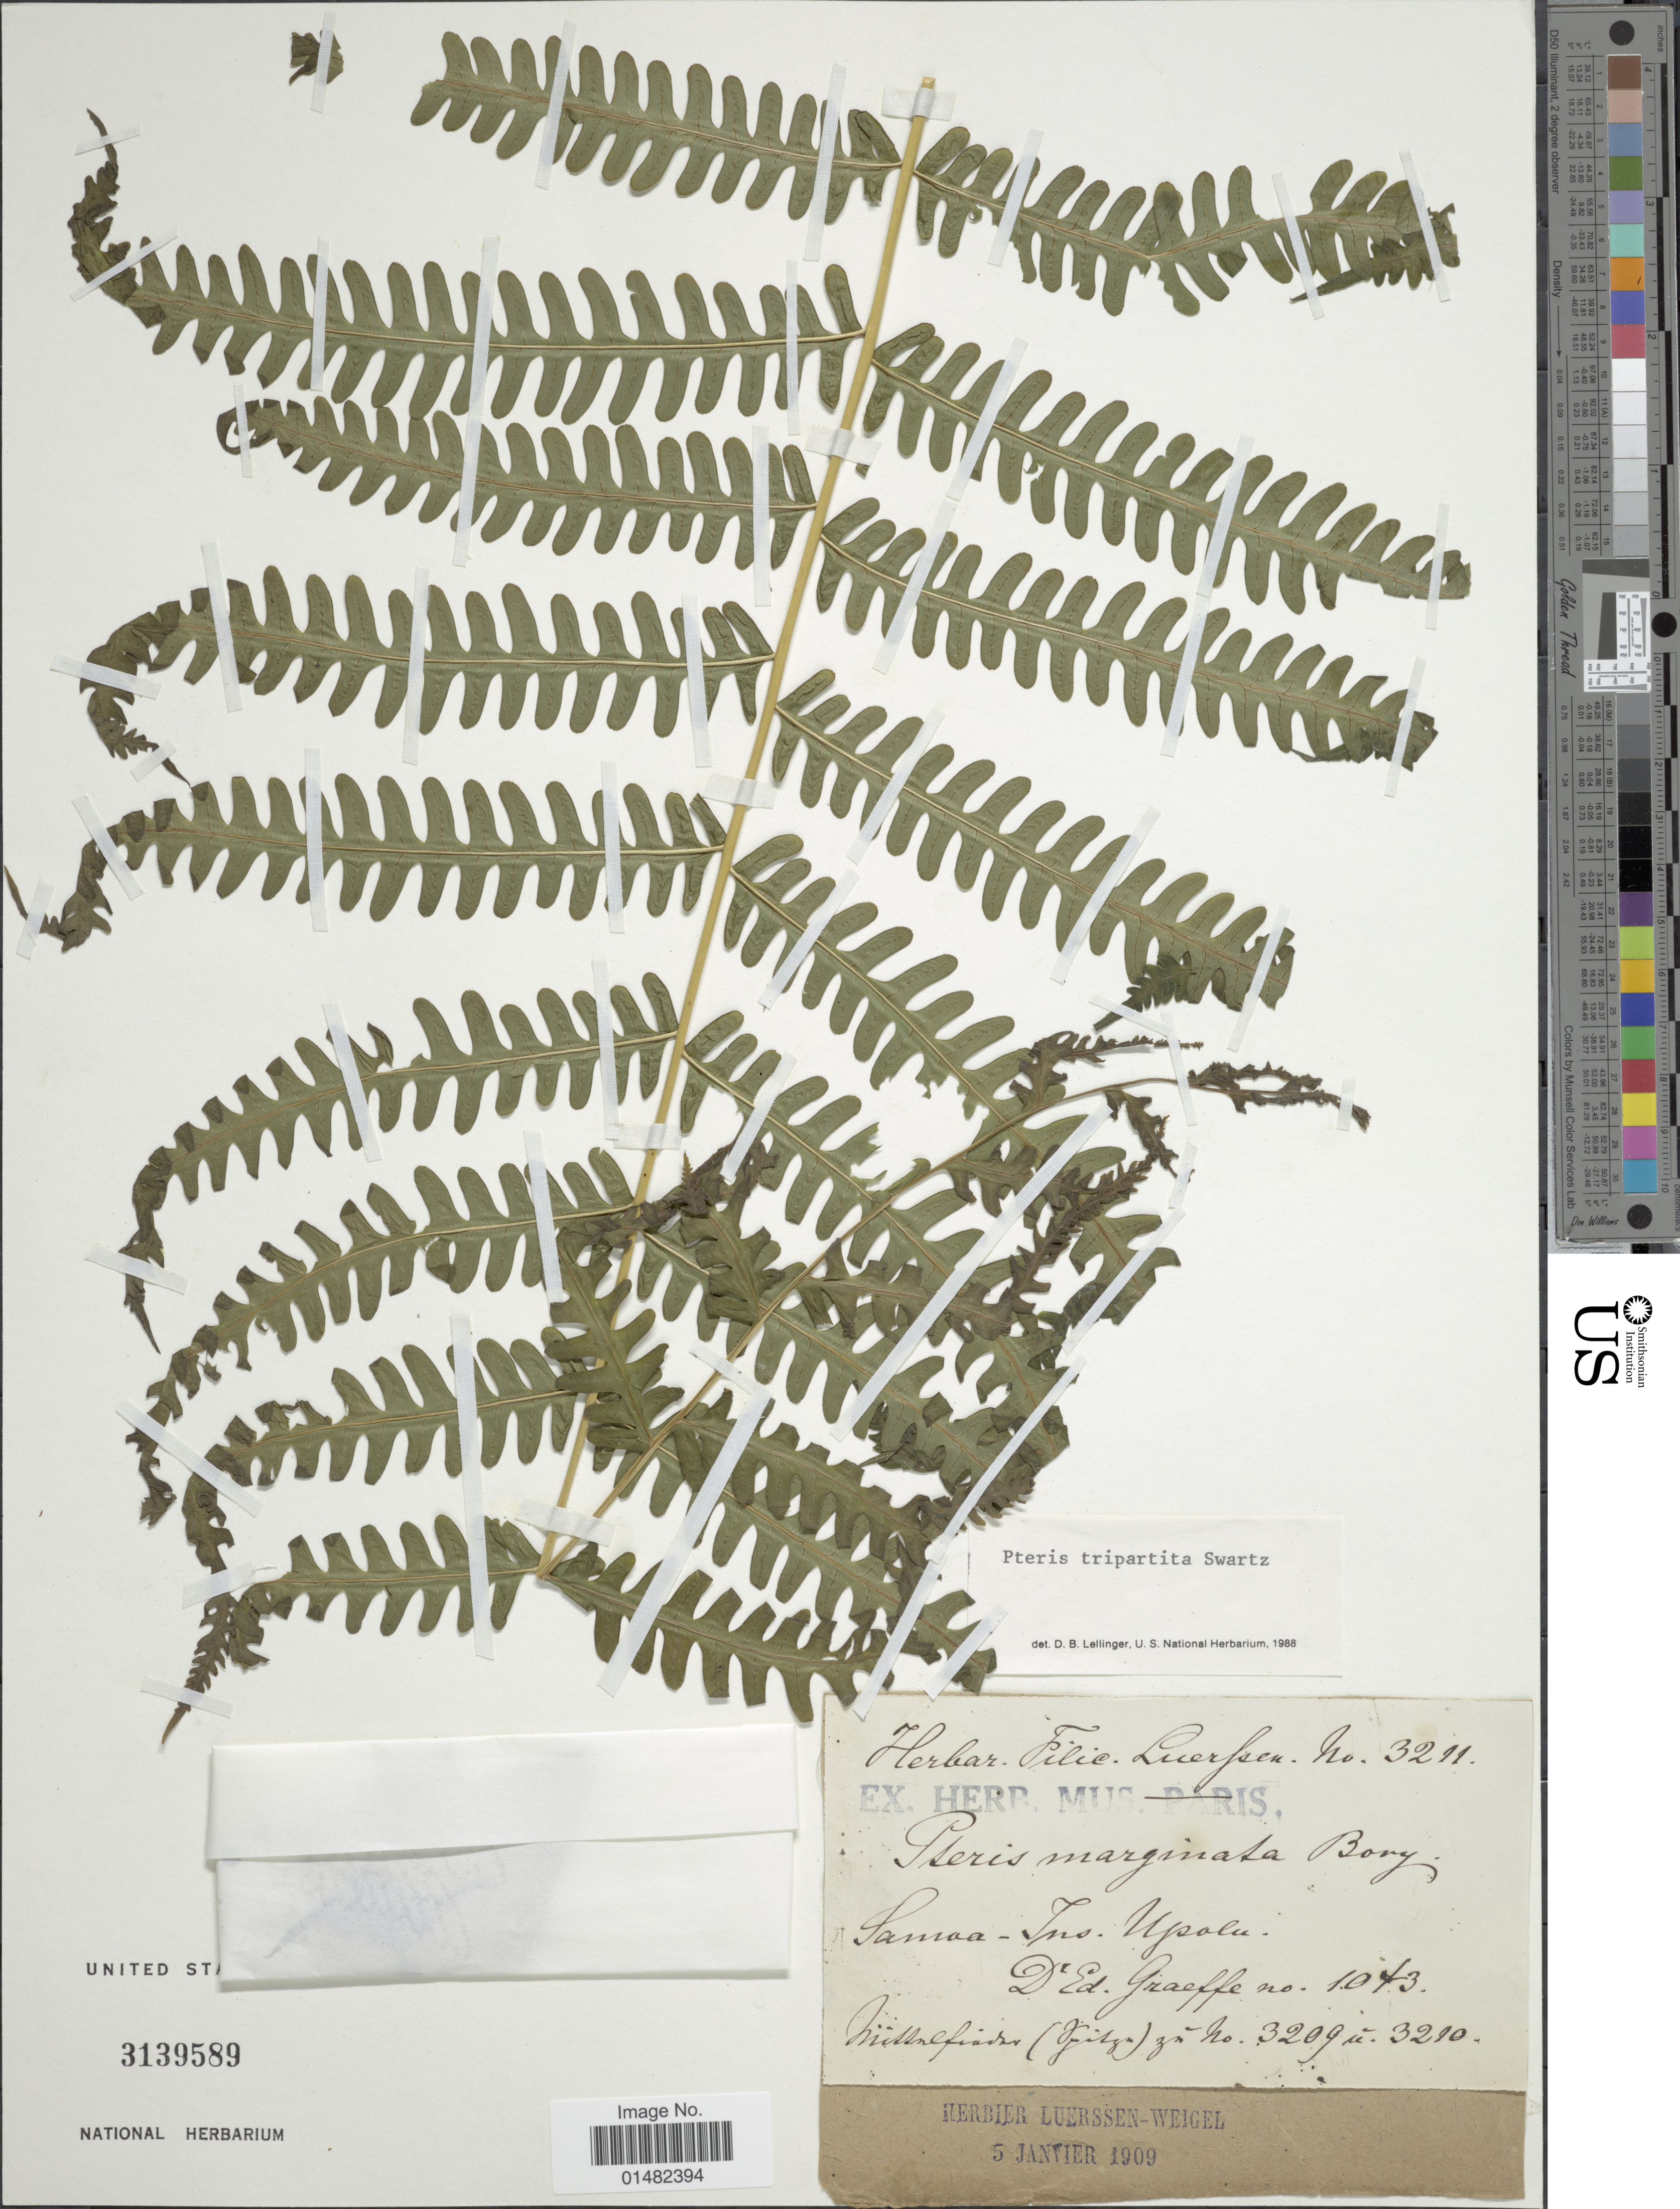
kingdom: Plantae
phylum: Tracheophyta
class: Polypodiopsida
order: Polypodiales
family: Pteridaceae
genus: Pteris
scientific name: Pteris tripartita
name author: Sw.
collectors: E. Graeffe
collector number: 1043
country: Samoa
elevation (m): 3209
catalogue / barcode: US 3139589